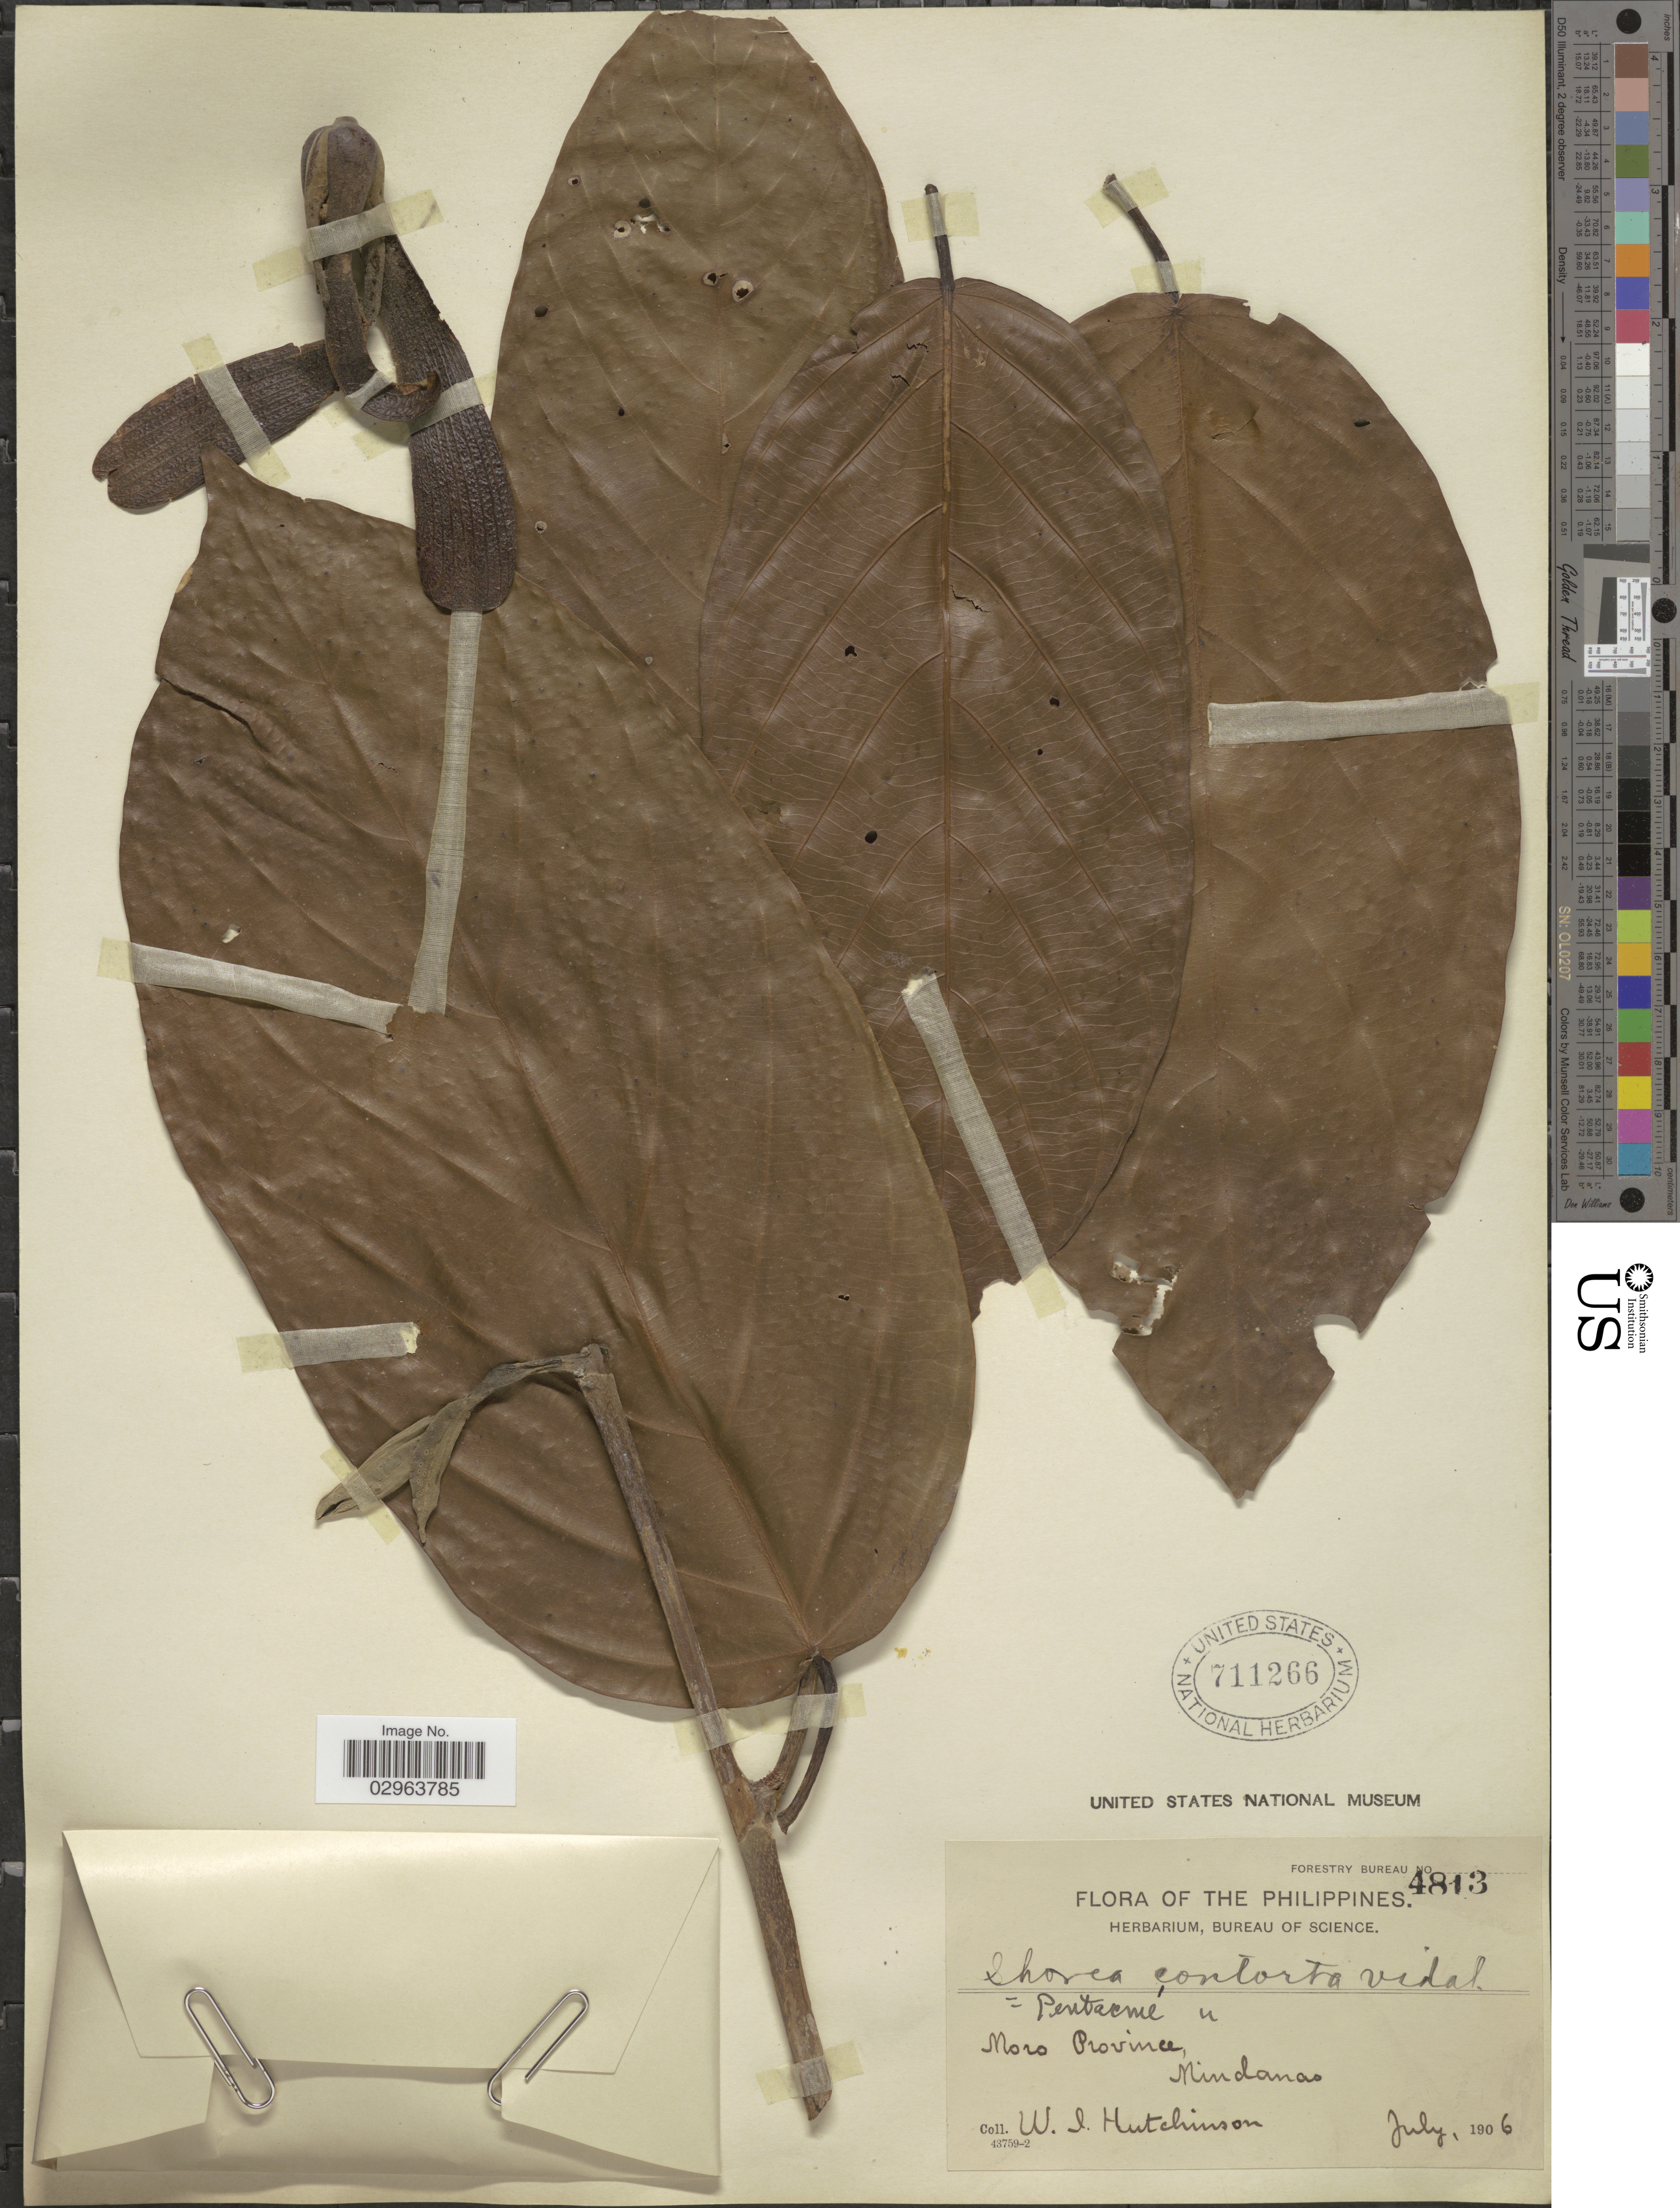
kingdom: Plantae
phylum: Tracheophyta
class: Magnoliopsida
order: Malvales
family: Dipterocarpaceae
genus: Pentacme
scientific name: Pentacme contorta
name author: (S. Vidal) Merr. & Rolfe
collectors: W. I. Hutchinson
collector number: Forestry Bureau 4813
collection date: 1906-07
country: Philippines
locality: Moro Province, Mindanao.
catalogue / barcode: US 711266